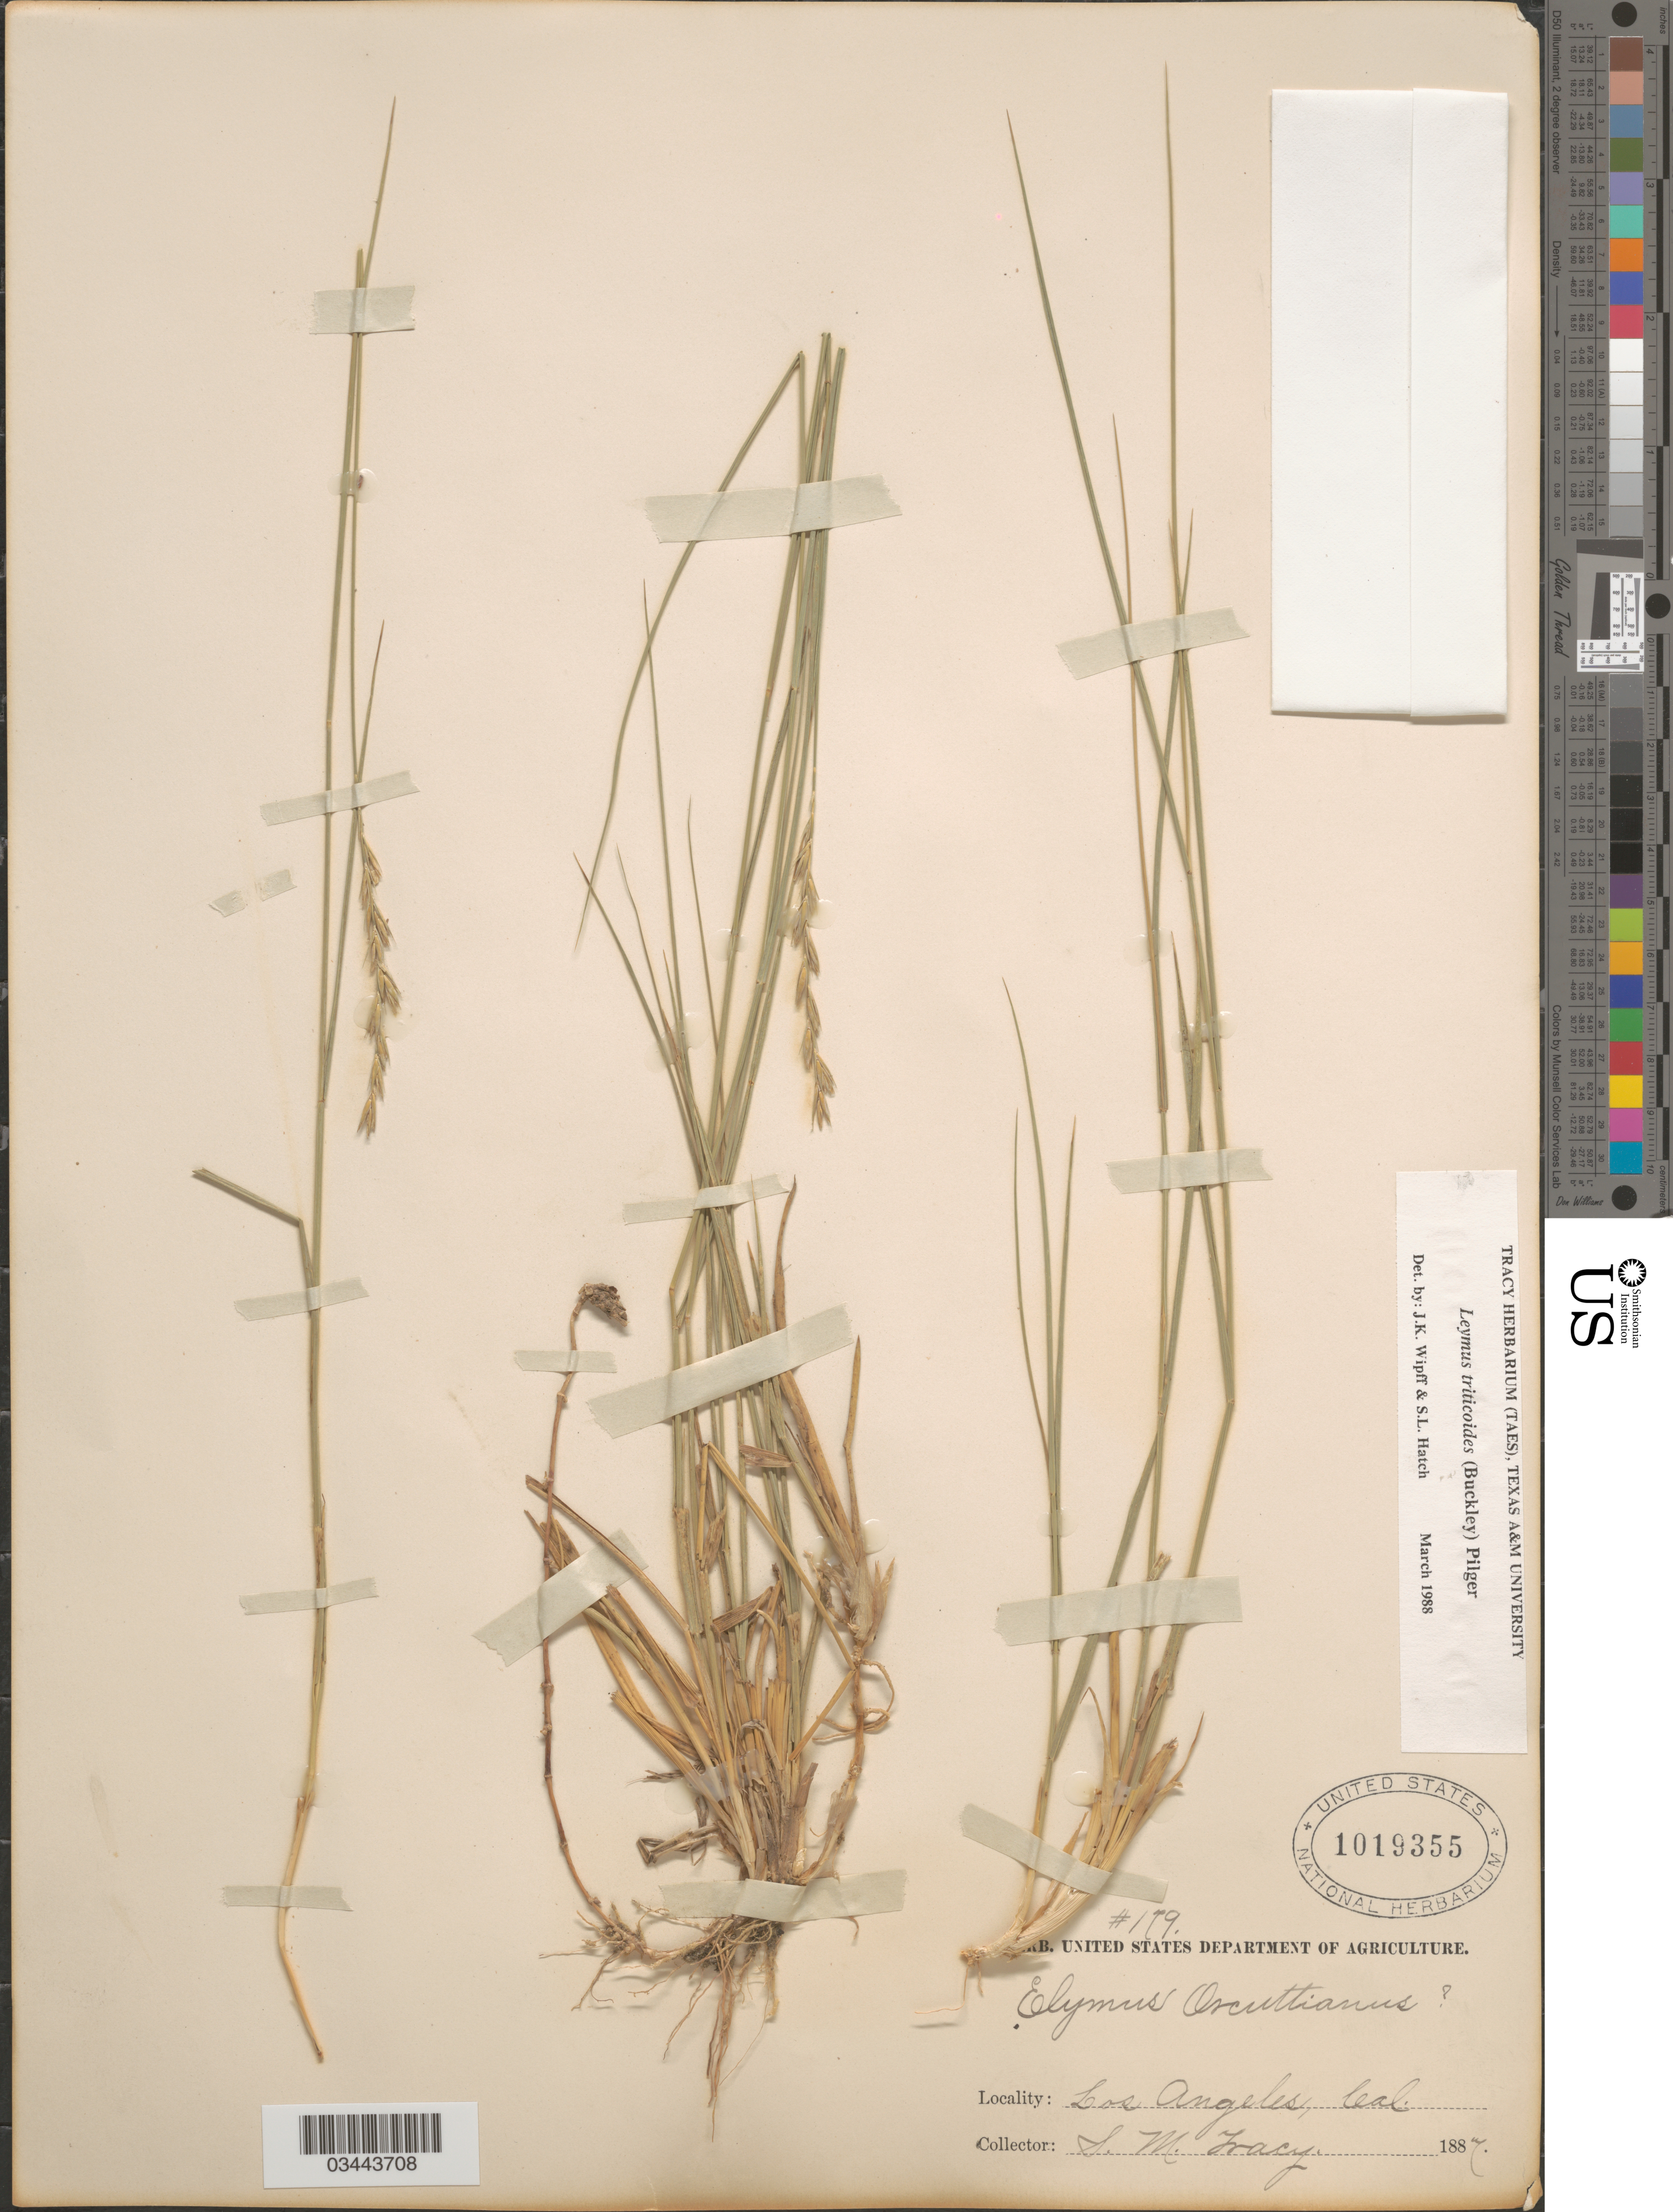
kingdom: Plantae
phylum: Tracheophyta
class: Liliopsida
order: Poales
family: Poaceae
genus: Leymus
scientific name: Leymus triticoides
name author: (Buckley) Pilg.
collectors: S. M. Tracy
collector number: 179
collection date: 1887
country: United States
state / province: California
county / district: Los Angeles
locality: Los Angeles.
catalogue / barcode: US 1019355